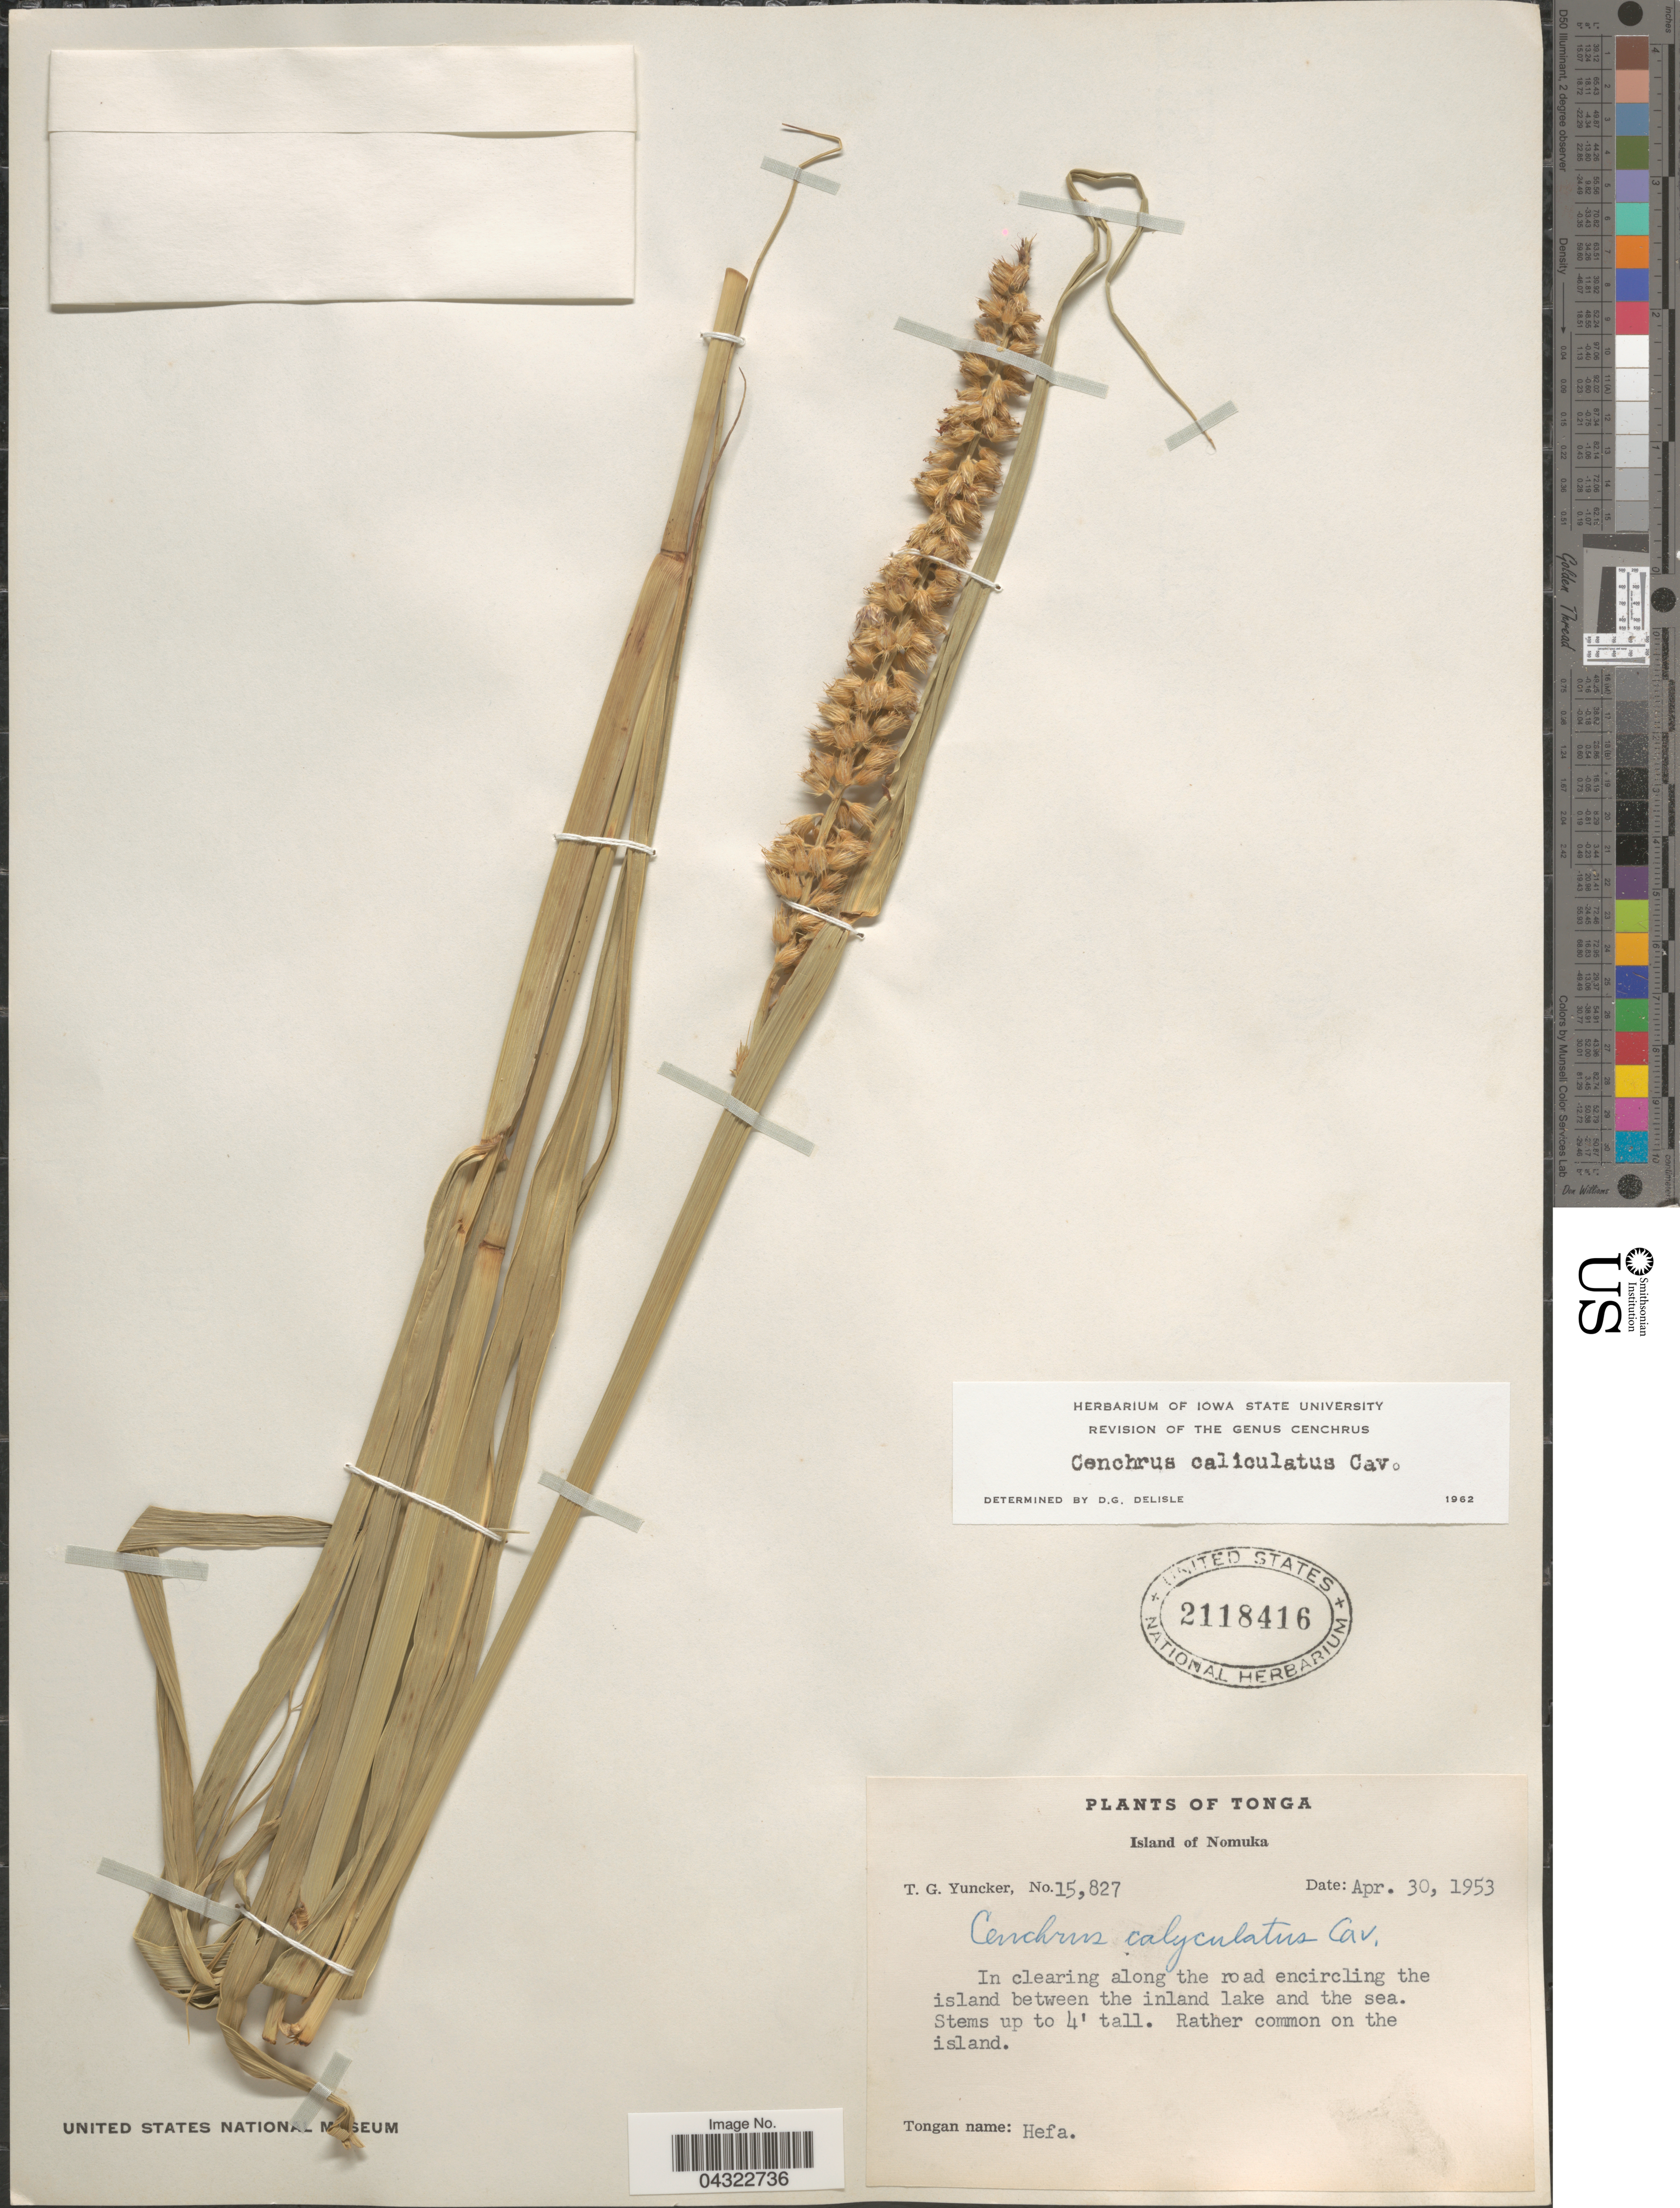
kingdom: Plantae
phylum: Tracheophyta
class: Liliopsida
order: Poales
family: Poaceae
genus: Cenchrus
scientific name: Cenchrus caliculatus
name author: Cav.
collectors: T. G. Yuncker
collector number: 15827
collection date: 1953-04-30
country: Tonga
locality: Island of Nomuka. In clearing along the road encircling the island between the inland lake and the sea.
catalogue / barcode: US 2118416